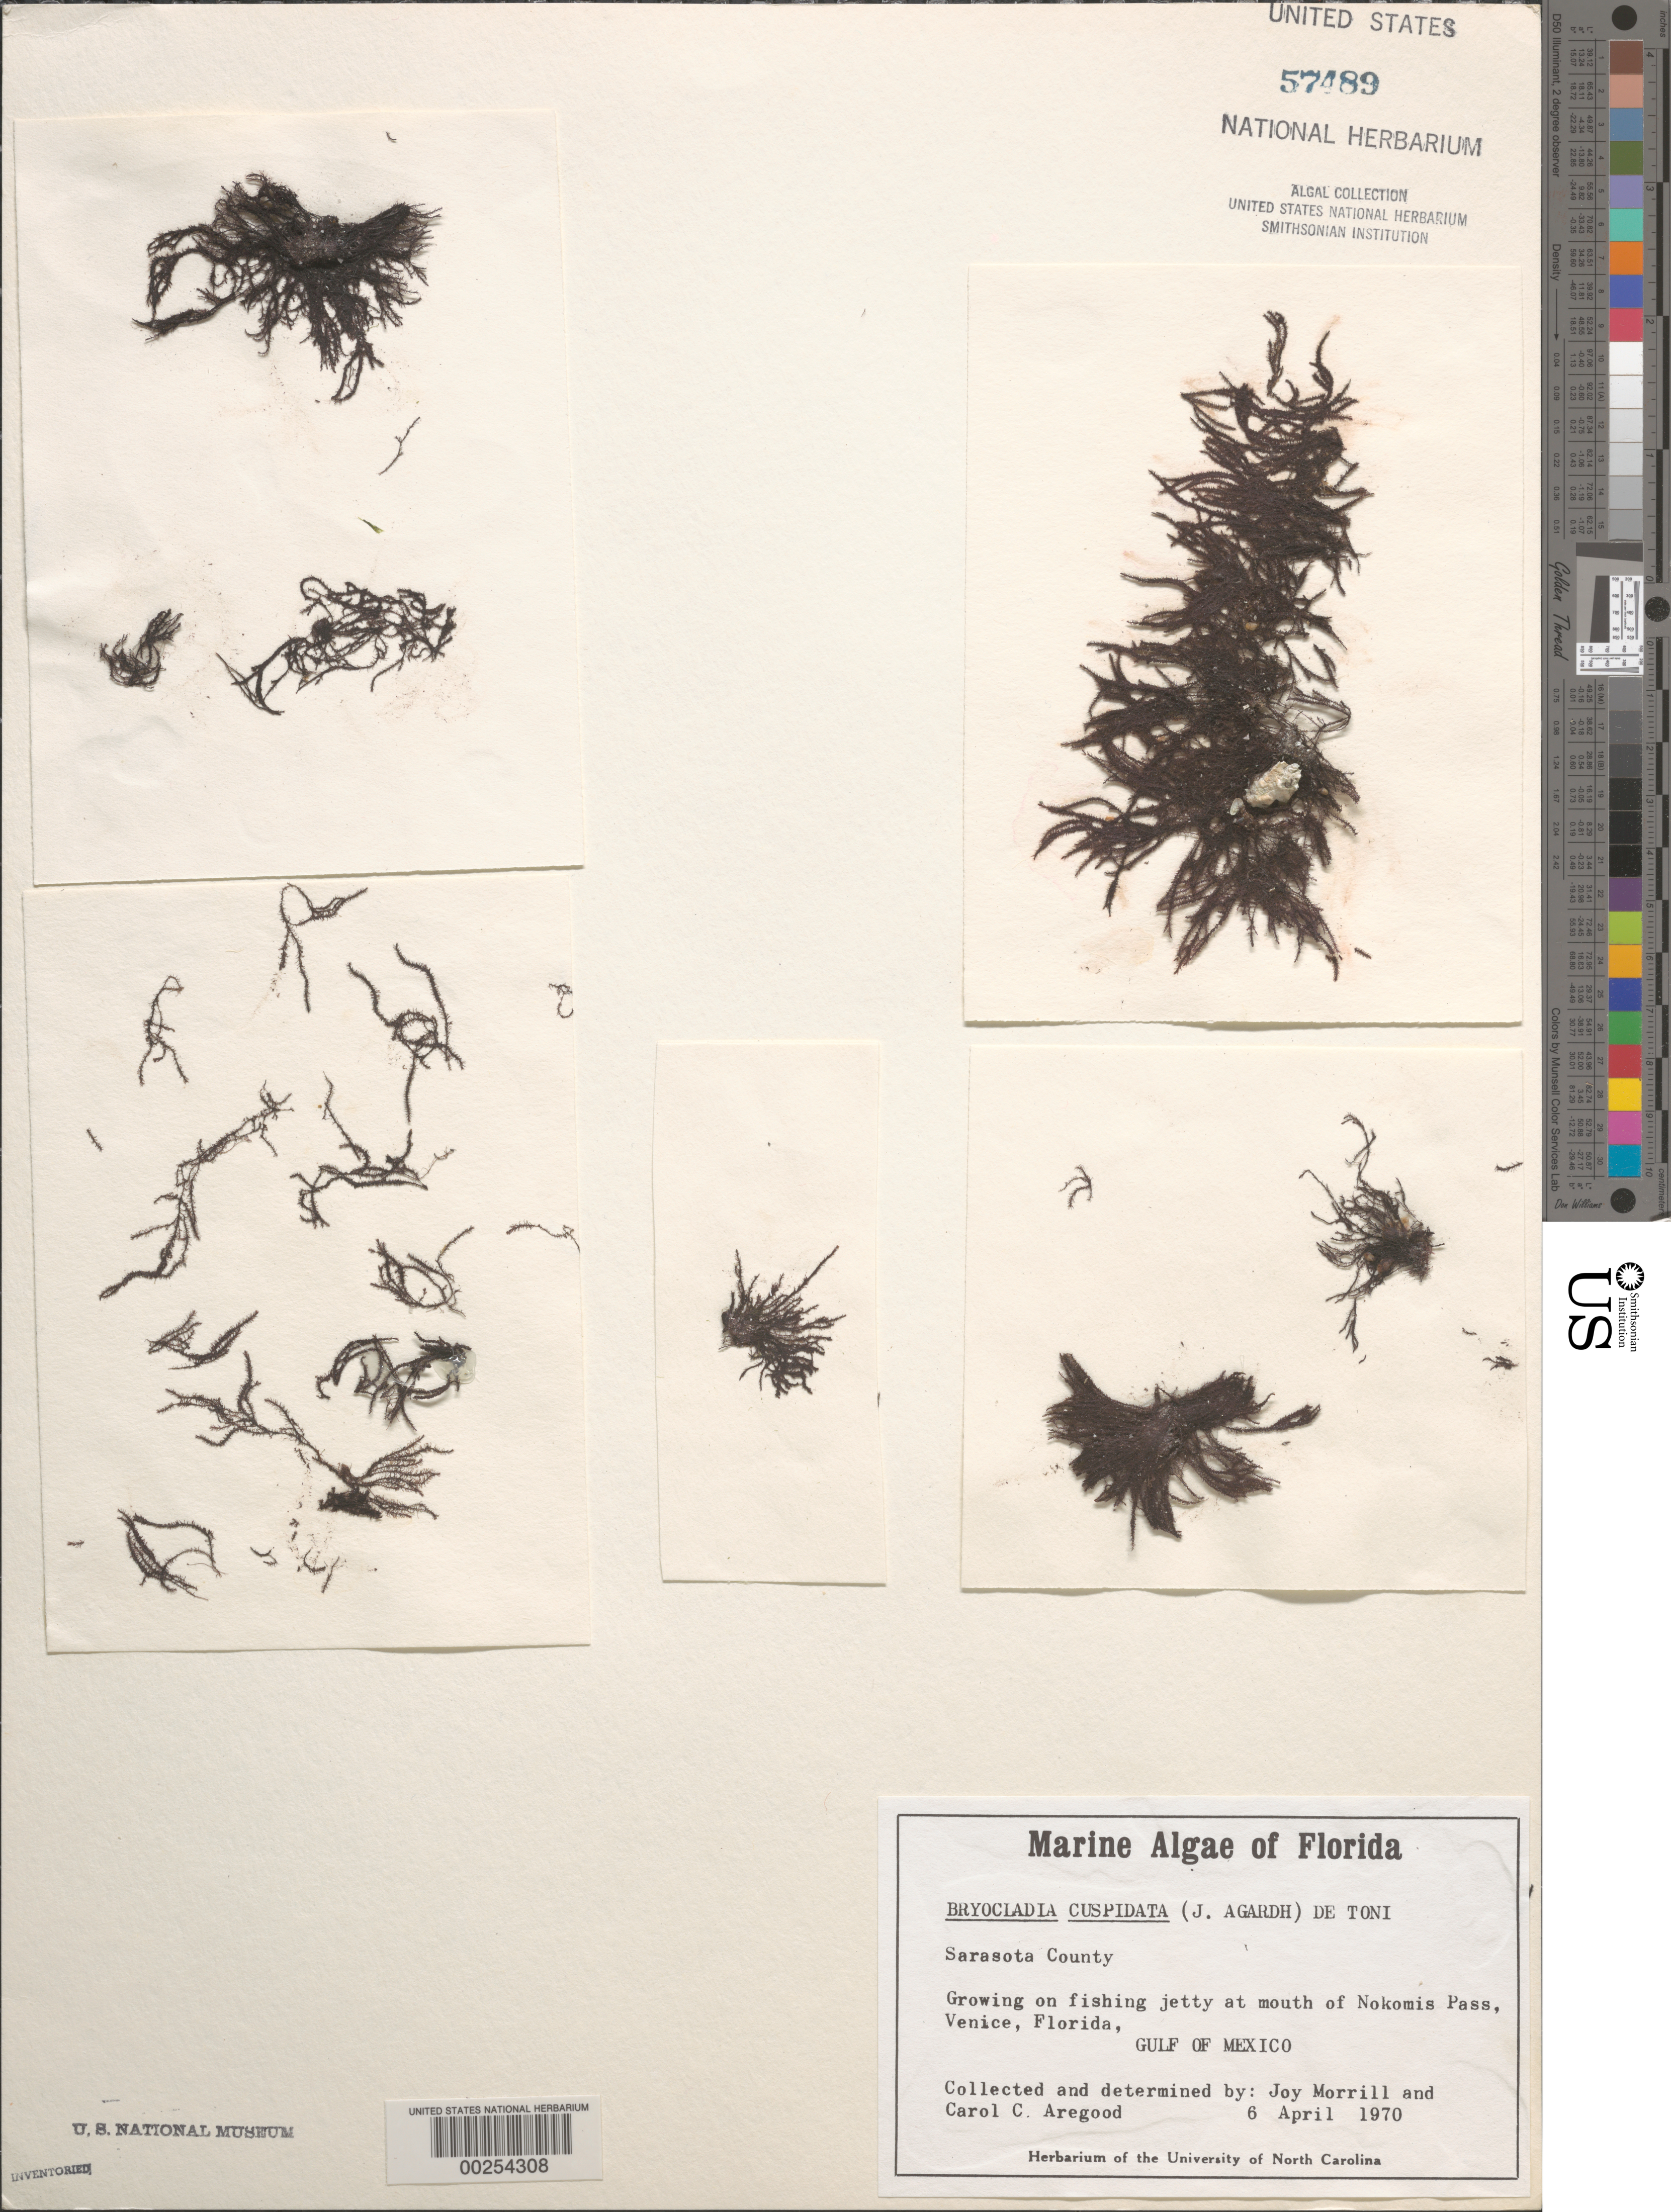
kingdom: Plantae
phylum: Rhodophyta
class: Florideophyceae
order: Ceramiales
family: Rhodomelaceae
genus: Bryocladia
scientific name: Bryocladia cuspidata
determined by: Morrill, J.; Aregood, C. C.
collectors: J. Morrill & C. Aregood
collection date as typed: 06 Apr 1970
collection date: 1970-04-06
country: United States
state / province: Florida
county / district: Sarasota County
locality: Nokomis Pass, Venice, Gulf of Mexico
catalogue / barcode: US 57489